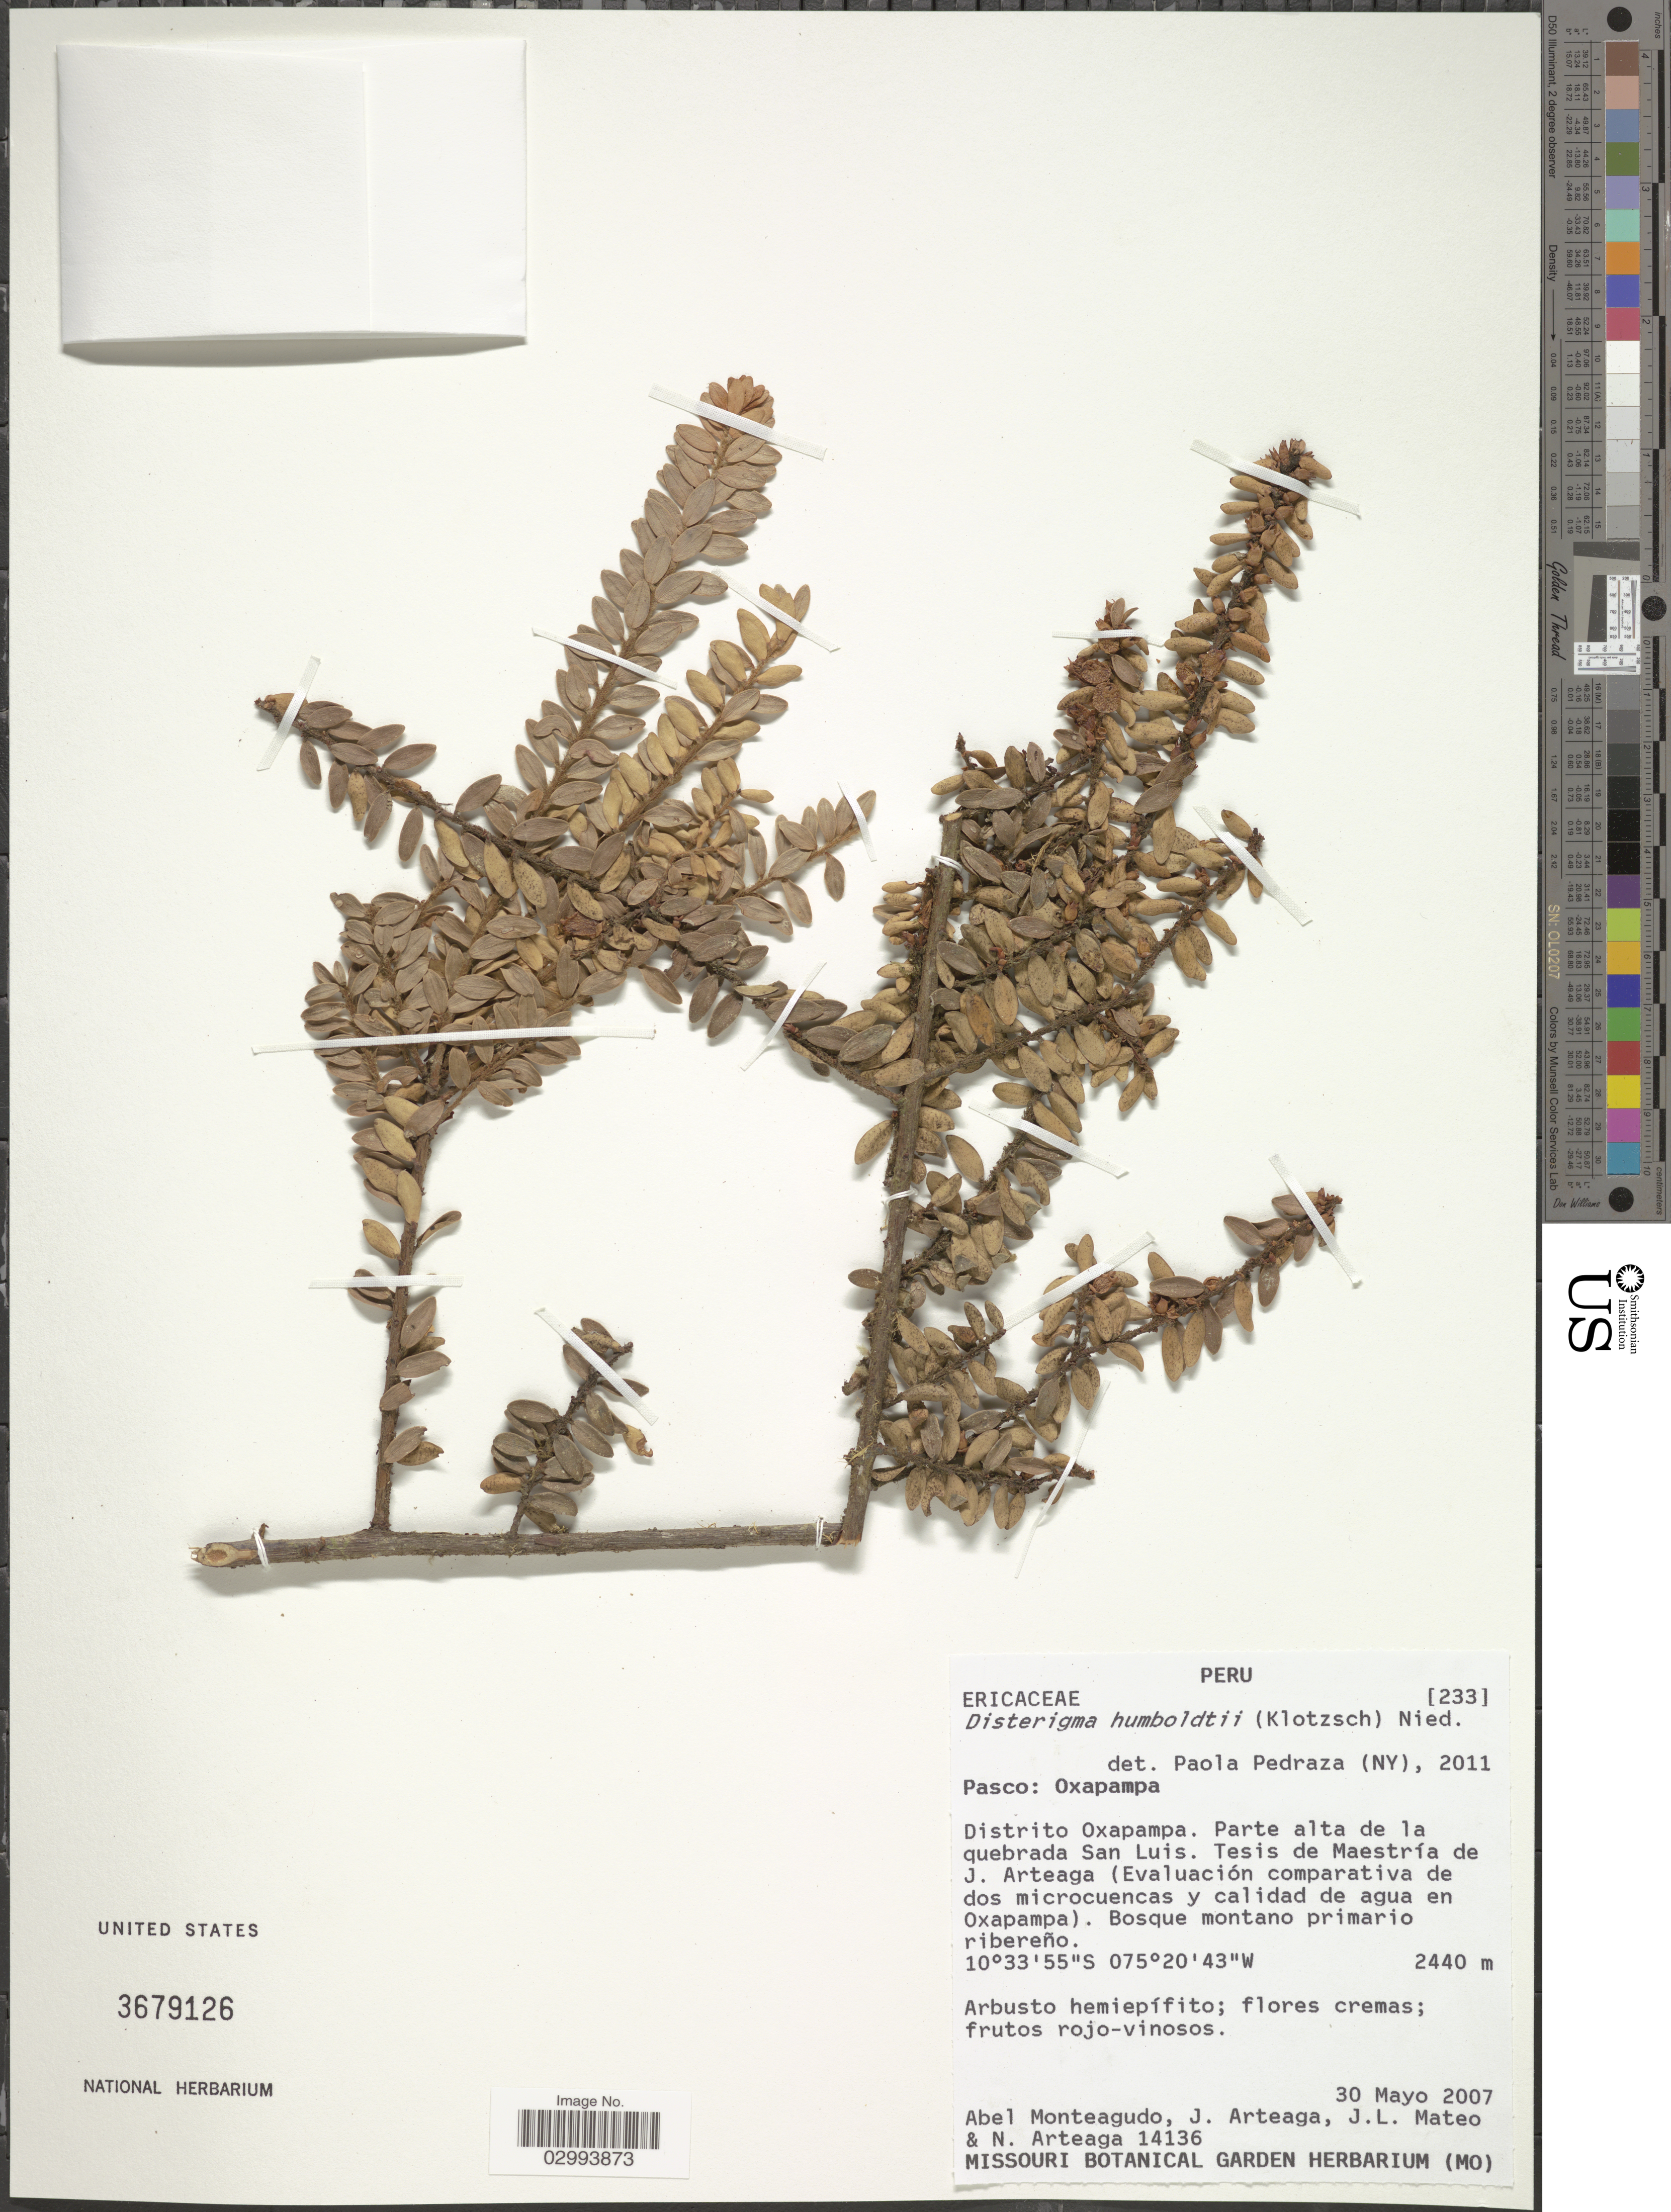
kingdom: Plantae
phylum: Tracheophyta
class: Magnoliopsida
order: Ericales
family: Ericaceae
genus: Disterigma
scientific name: Disterigma humboldtii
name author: (Klotzsch) Nied.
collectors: A. Monteagudo, J. Arteaga, J. Mateo & N. Arteaga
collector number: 14136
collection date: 2007-05-30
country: Peru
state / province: Pasco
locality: Oxapampa. Distrito Oxapampa. Parte alta de la quebrada San Luis.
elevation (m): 2440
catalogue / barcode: US 3679126